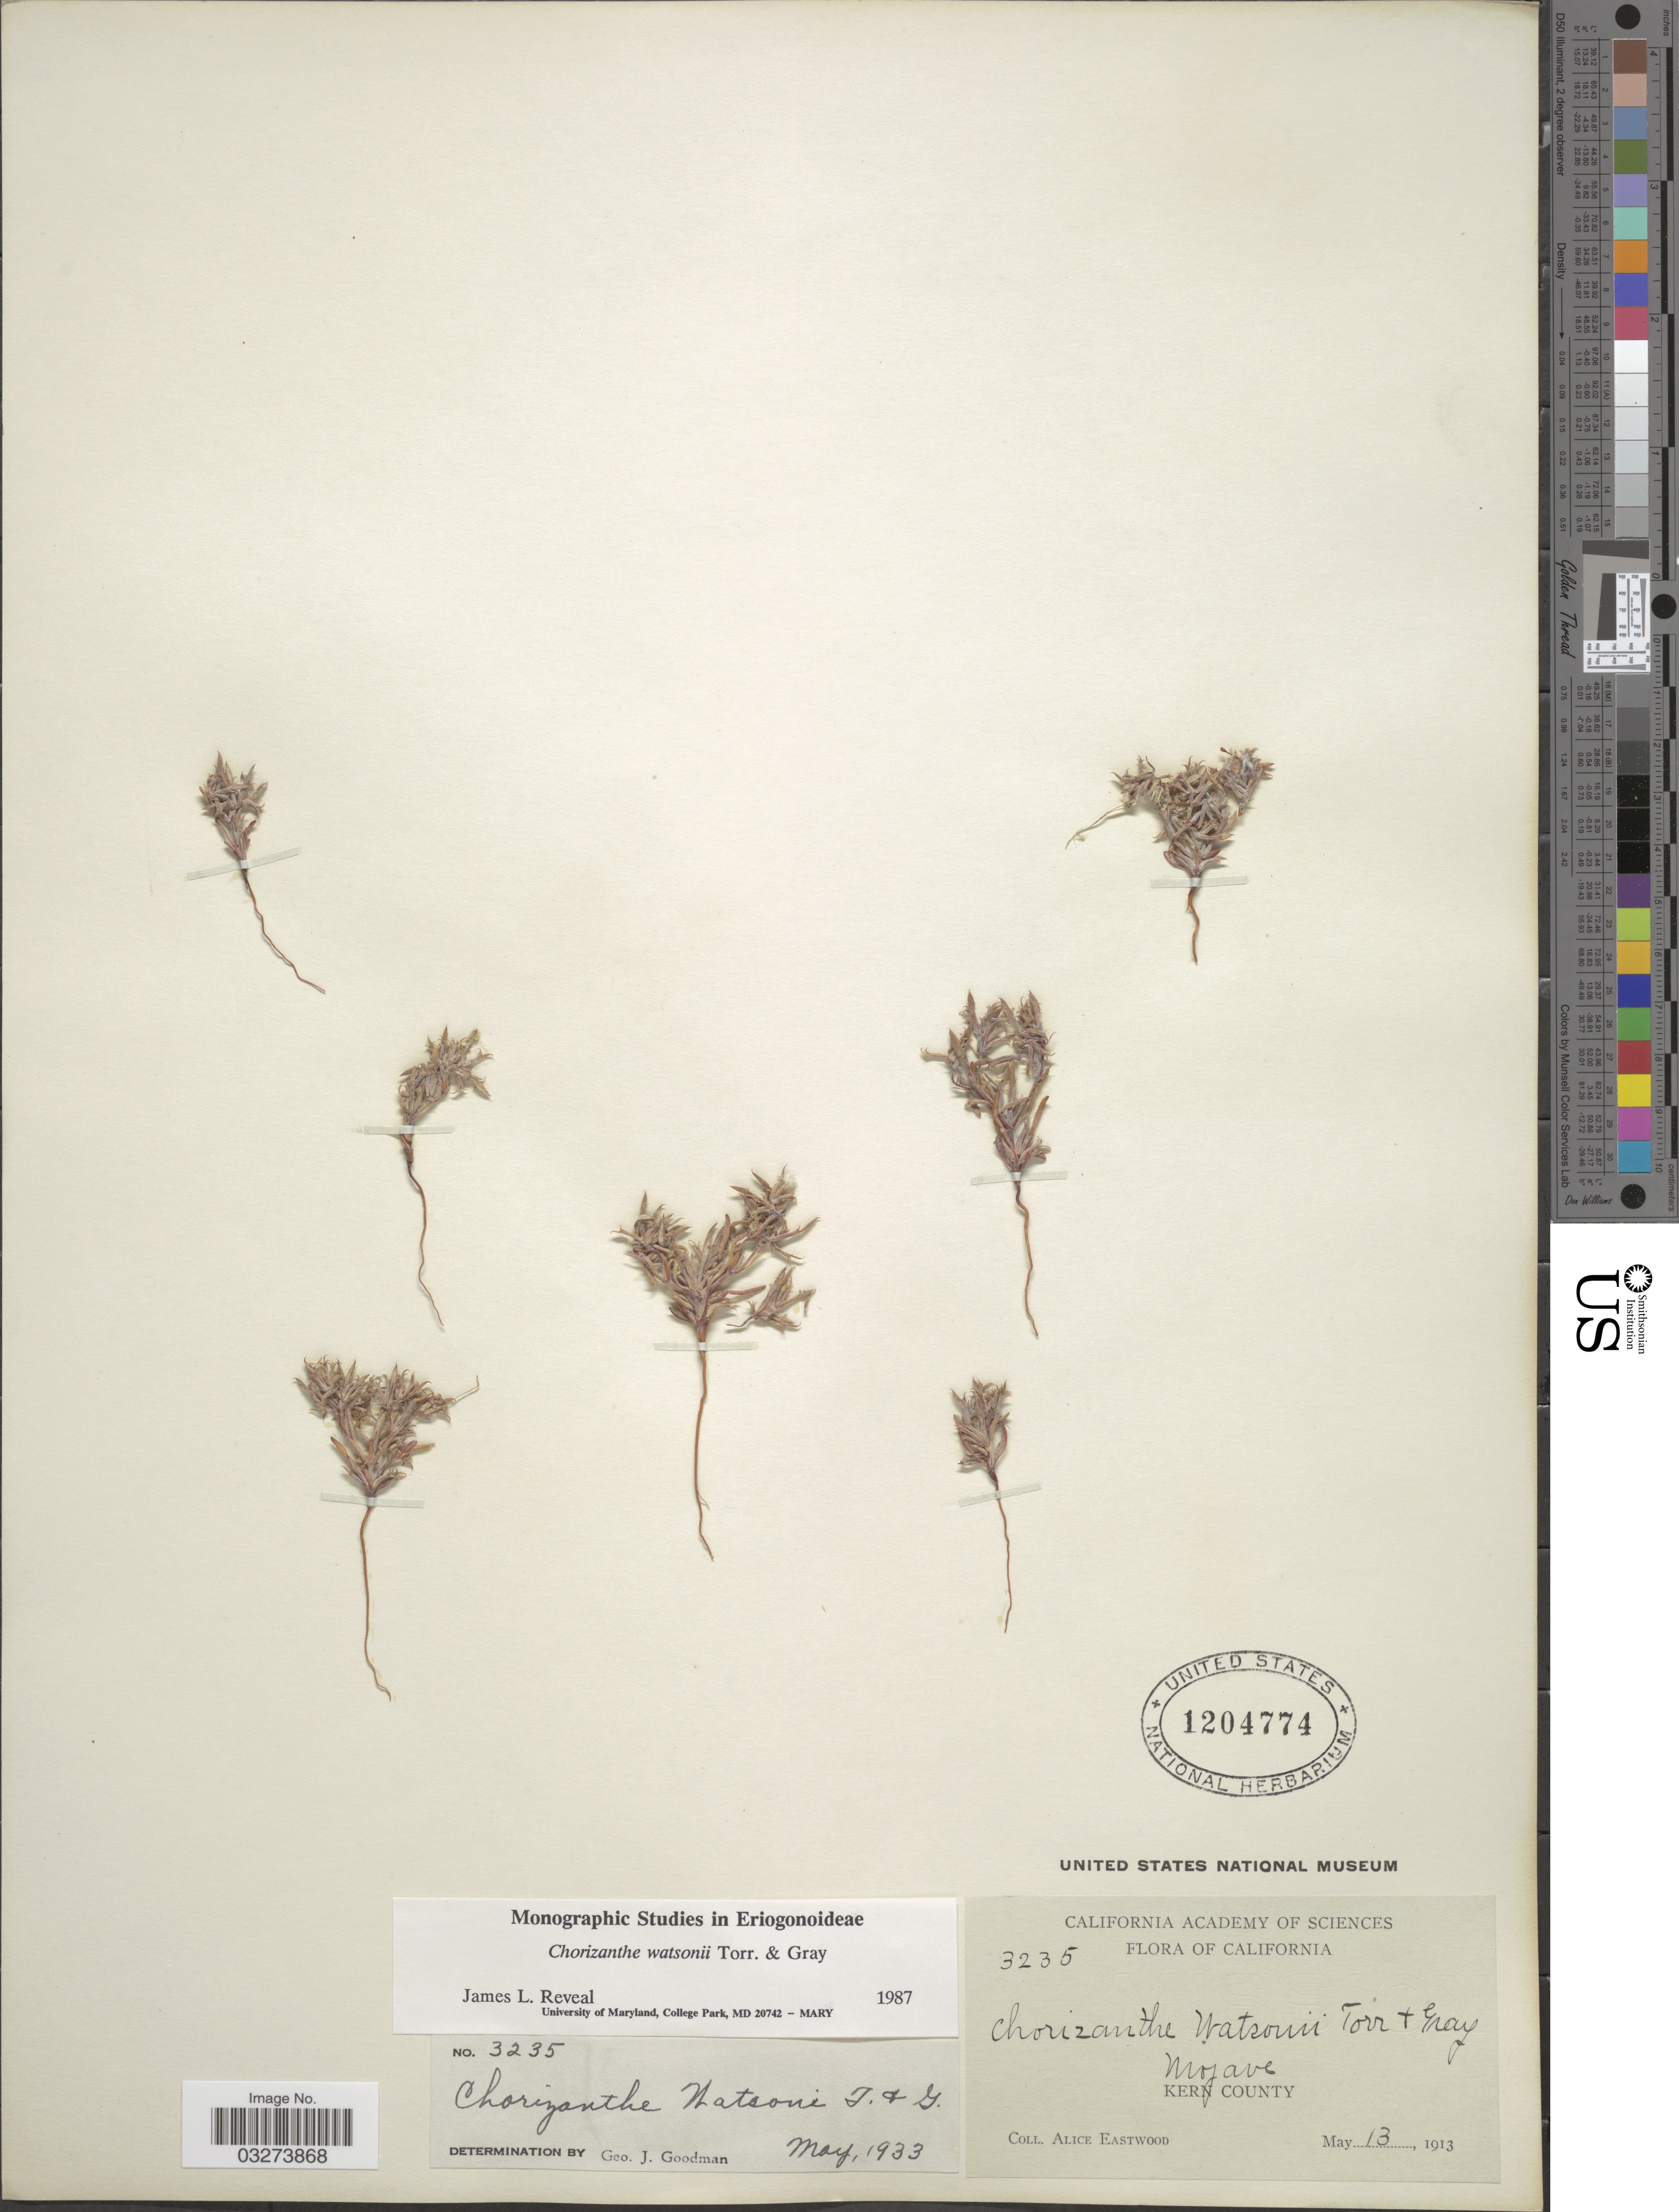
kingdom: Plantae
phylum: Tracheophyta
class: Magnoliopsida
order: Caryophyllales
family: Polygonaceae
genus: Chorizanthe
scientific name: Chorizanthe watsonii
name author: Torr. & A. Gray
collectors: A. Eastwood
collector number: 3235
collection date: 1913-05-13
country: United States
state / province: California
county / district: Kern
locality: Mojave, Kern County.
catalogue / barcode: US 1204774